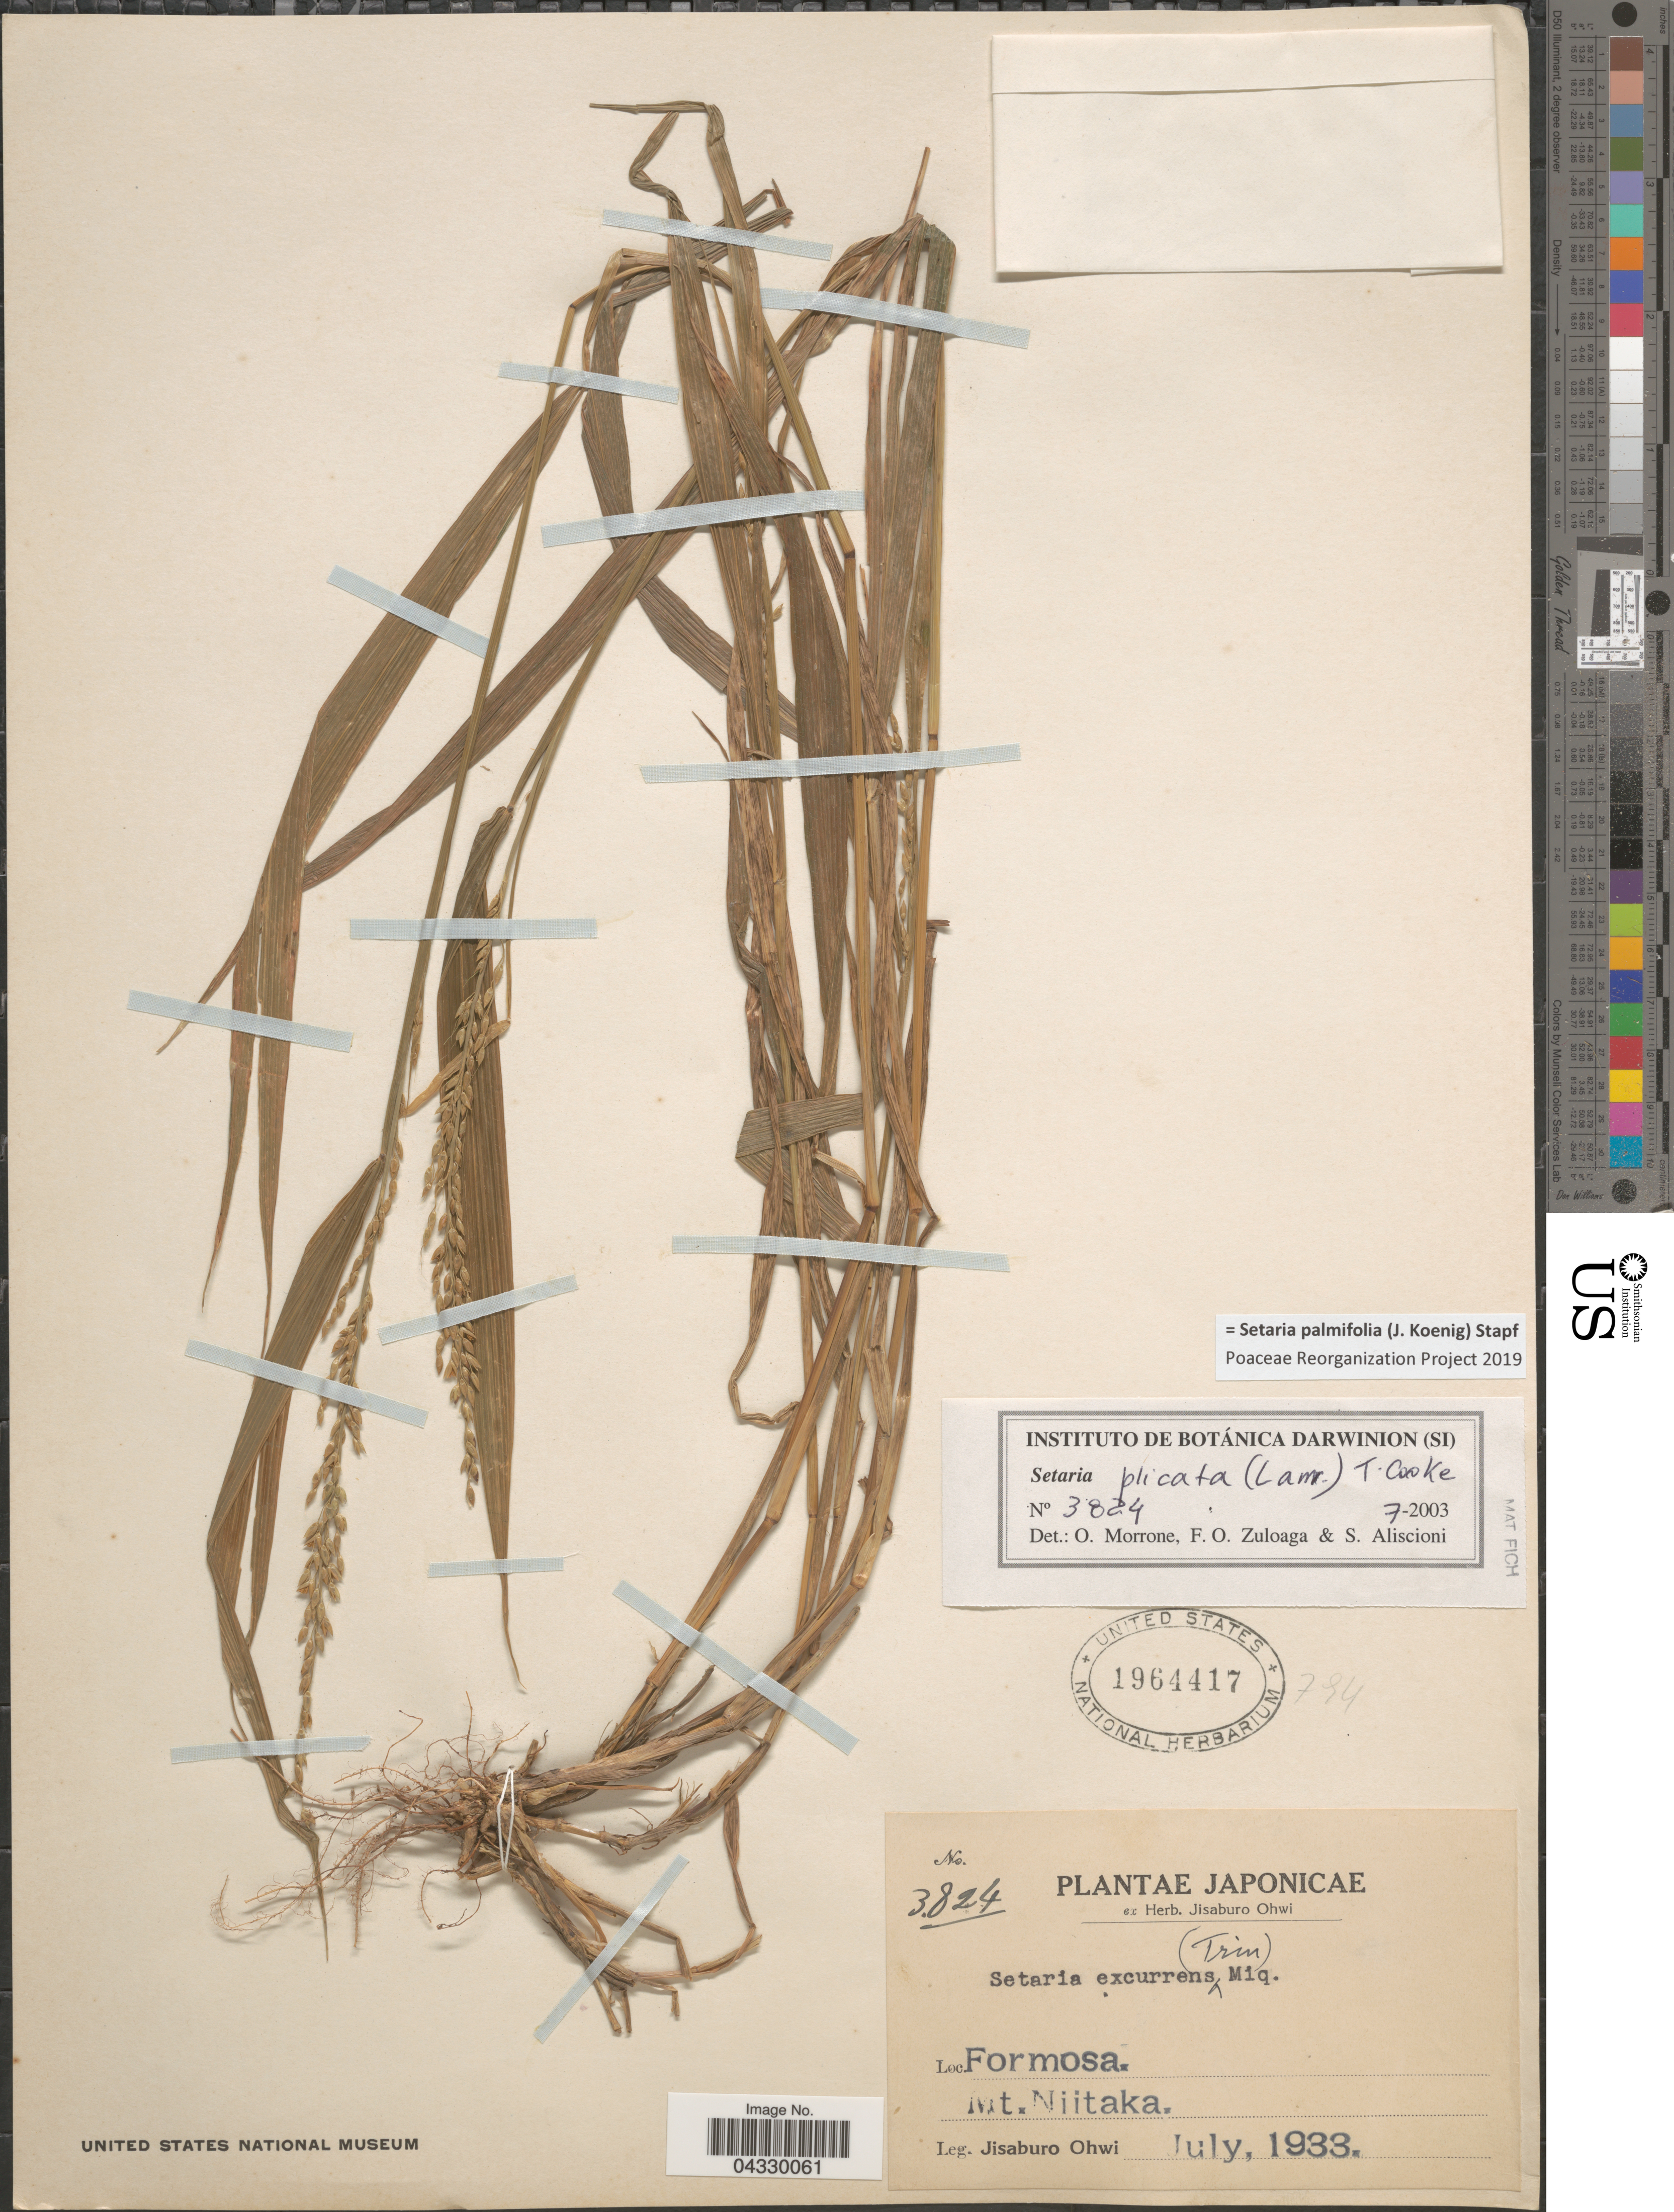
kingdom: Plantae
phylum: Tracheophyta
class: Liliopsida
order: Poales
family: Poaceae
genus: Setaria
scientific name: Setaria palmifolia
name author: (J. Koenig) Stapf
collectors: J. Ohwi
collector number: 3824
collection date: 1933-07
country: Taiwan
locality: Formosa. Mt. Niitaka.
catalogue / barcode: US 1964417